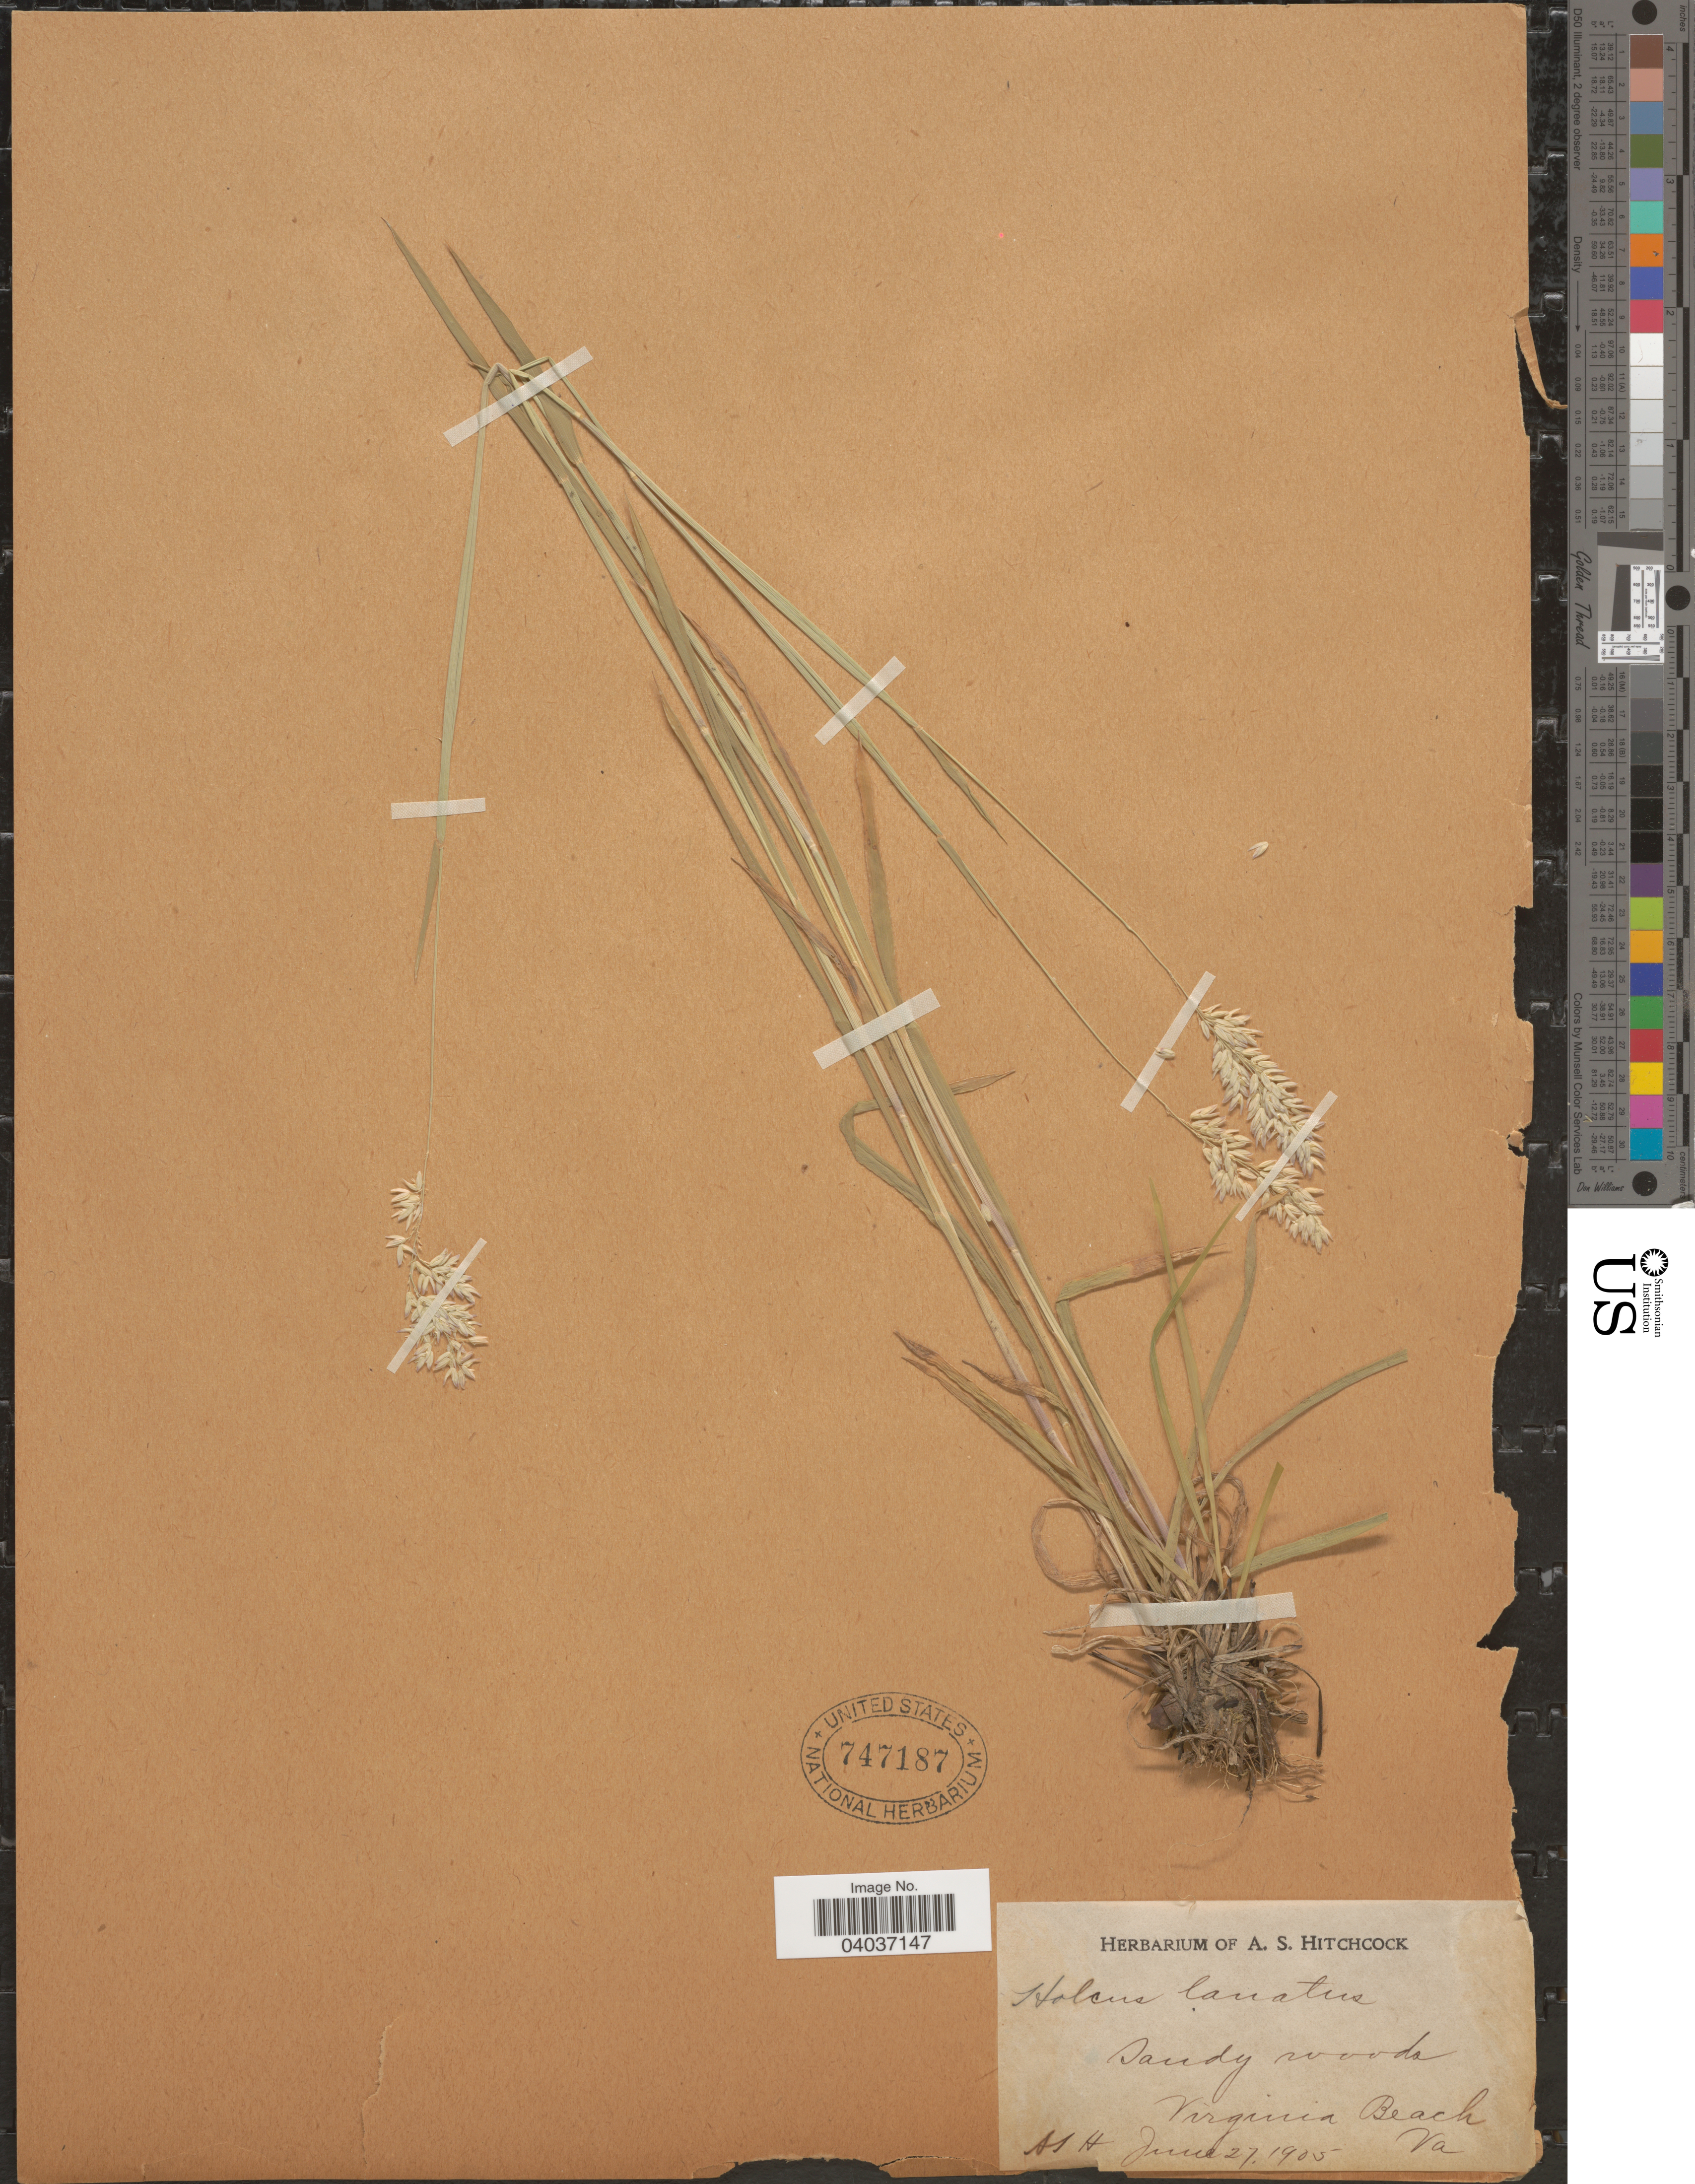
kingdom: Plantae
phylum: Tracheophyta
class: Liliopsida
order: Poales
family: Poaceae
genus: Holcus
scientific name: Holcus lanatus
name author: L.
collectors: A. S. Hitchcock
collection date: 1905-06-27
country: United States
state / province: Virginia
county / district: City of Virginia Beach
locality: Virginia Beach.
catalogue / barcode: US 747187